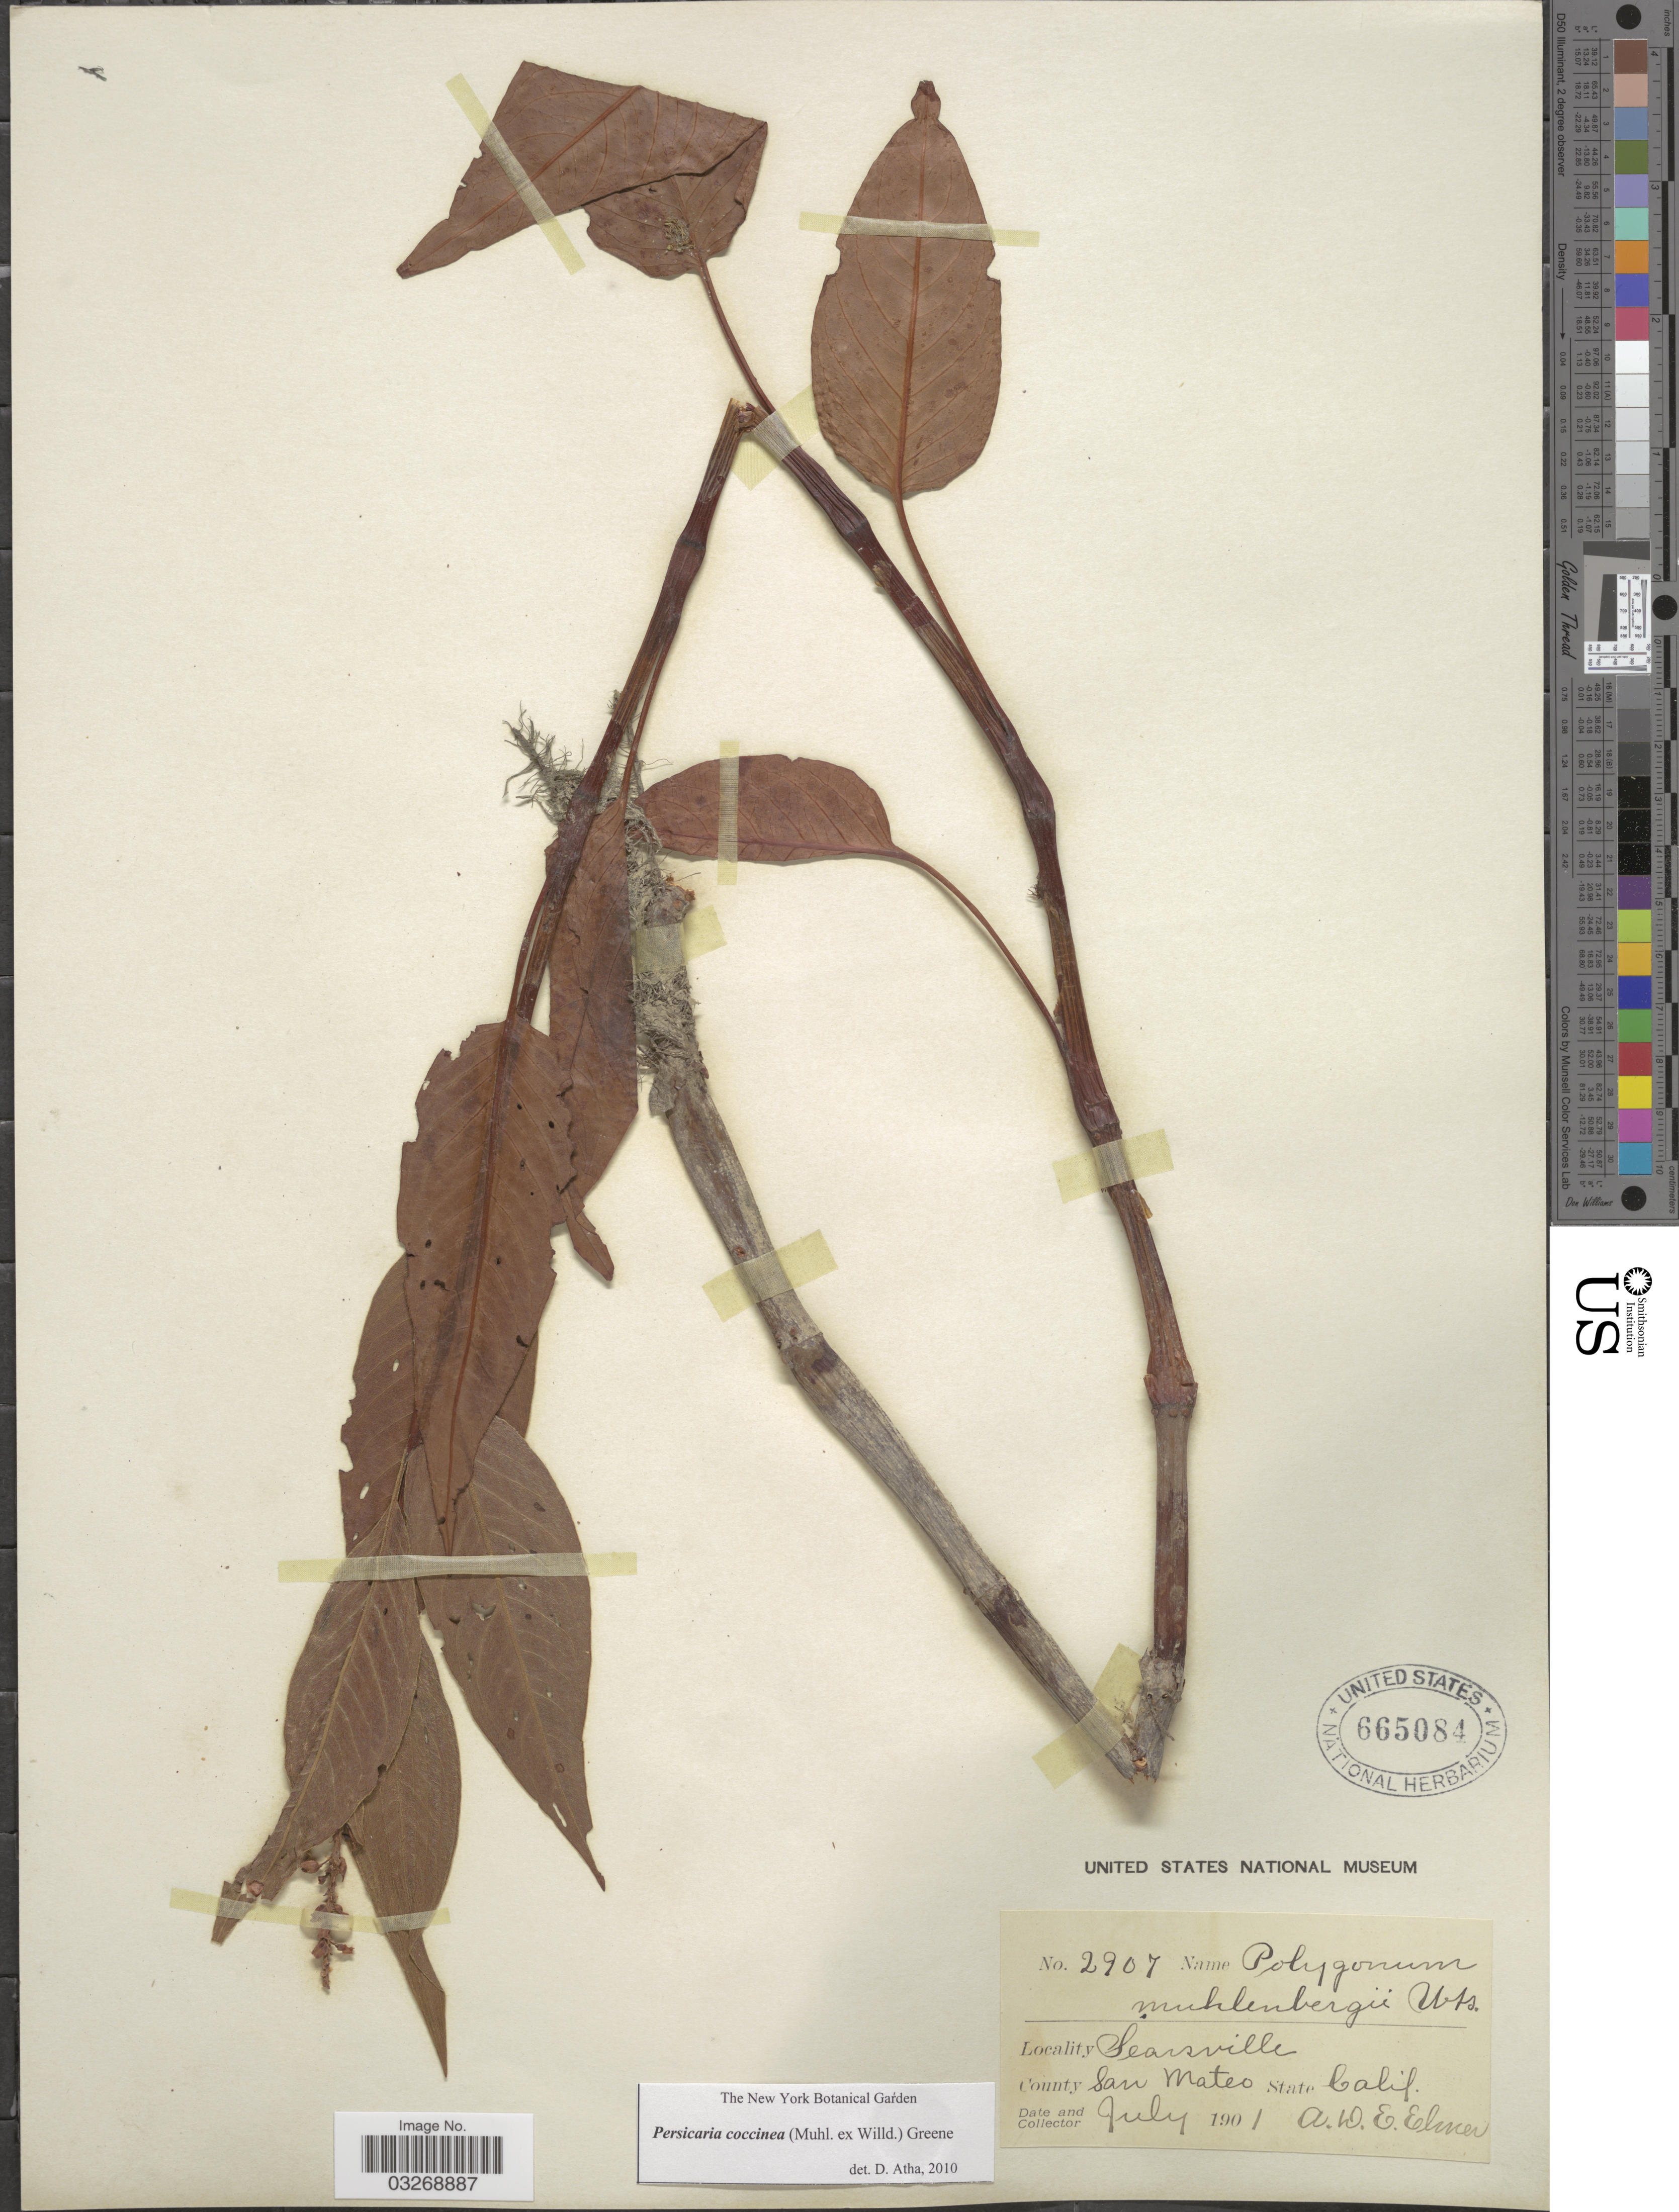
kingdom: Plantae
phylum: Tracheophyta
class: Magnoliopsida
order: Caryophyllales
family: Polygonaceae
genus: Persicaria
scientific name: Persicaria coccinea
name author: (Muhl. ex Willd.)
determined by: Atha, D. E.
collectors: A. D. E. Elmer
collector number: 2907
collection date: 1901-07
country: United States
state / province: California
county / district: San Mateo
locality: Searsville, County San Mateo.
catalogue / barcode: US 665084